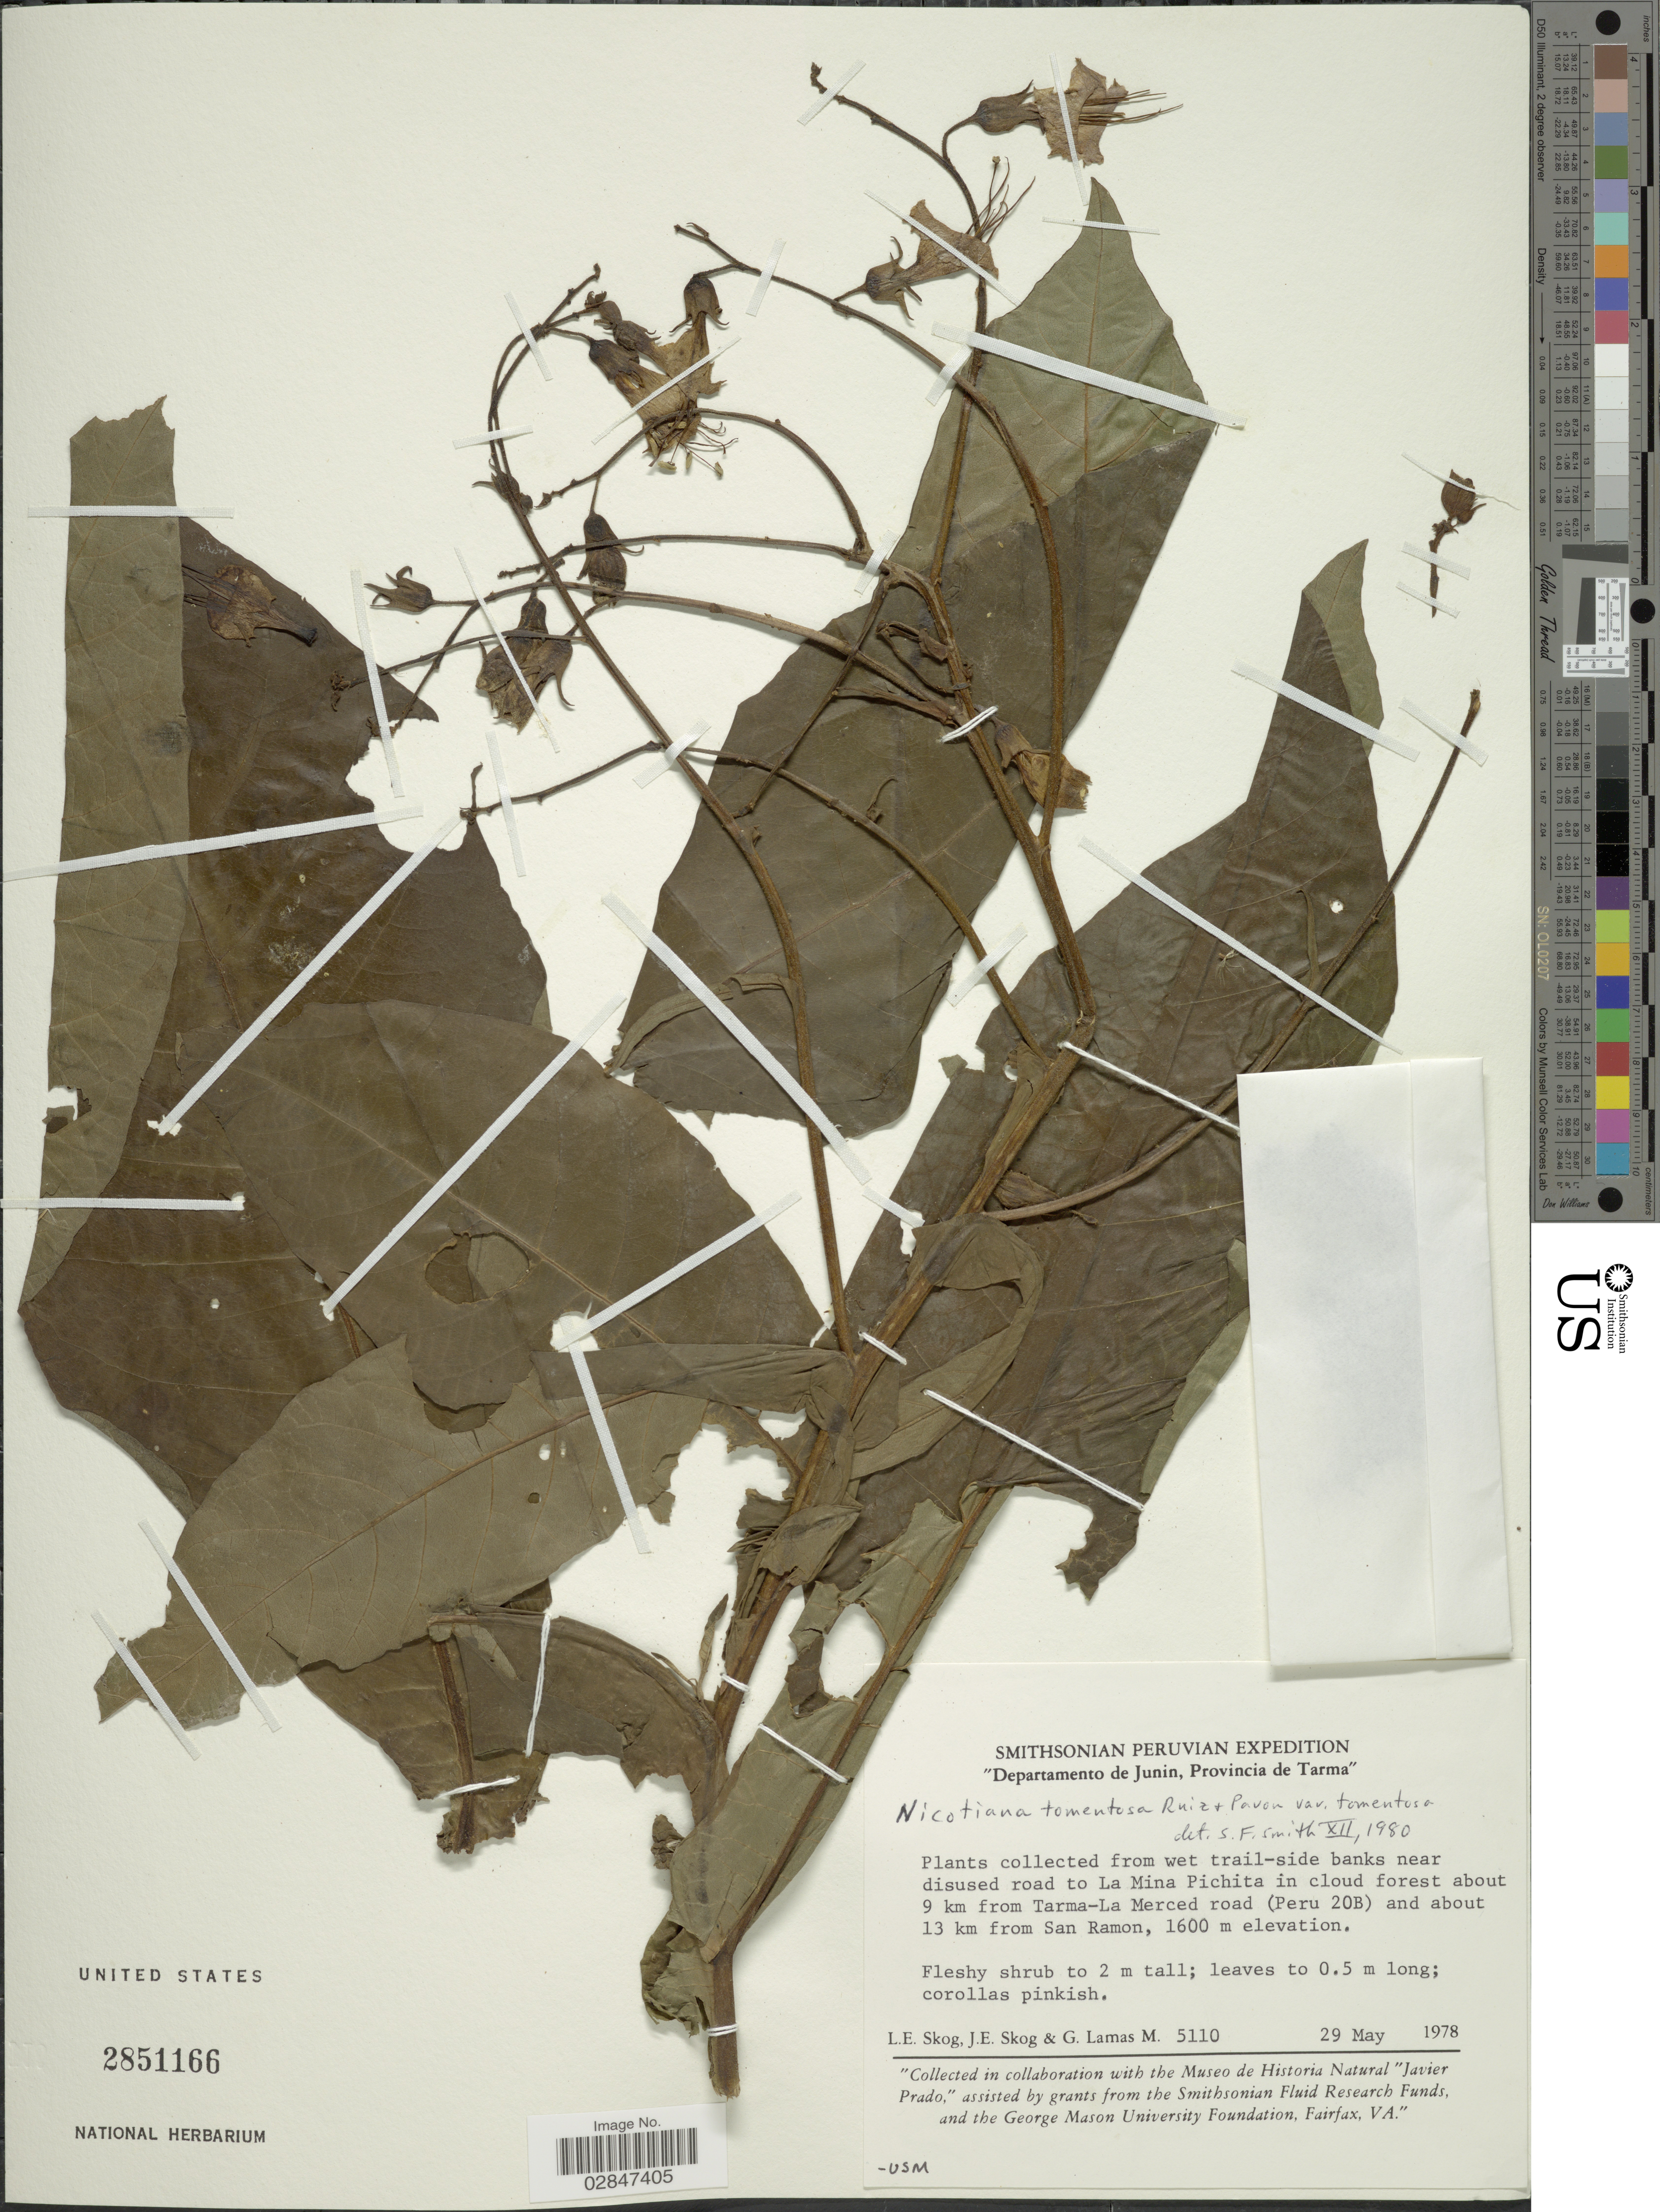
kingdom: Plantae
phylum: Tracheophyta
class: Magnoliopsida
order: Solanales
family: Solanaceae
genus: Nicotiana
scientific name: Nicotiana tomentosa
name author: Ruiz & Pav.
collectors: L. E. Skog, J. E. Skog & G. Lamas M.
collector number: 5110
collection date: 1978-05-29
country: Peru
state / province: Junín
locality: Departamento de Junin, Provincia de Tarma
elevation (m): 1600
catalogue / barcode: US 2851166